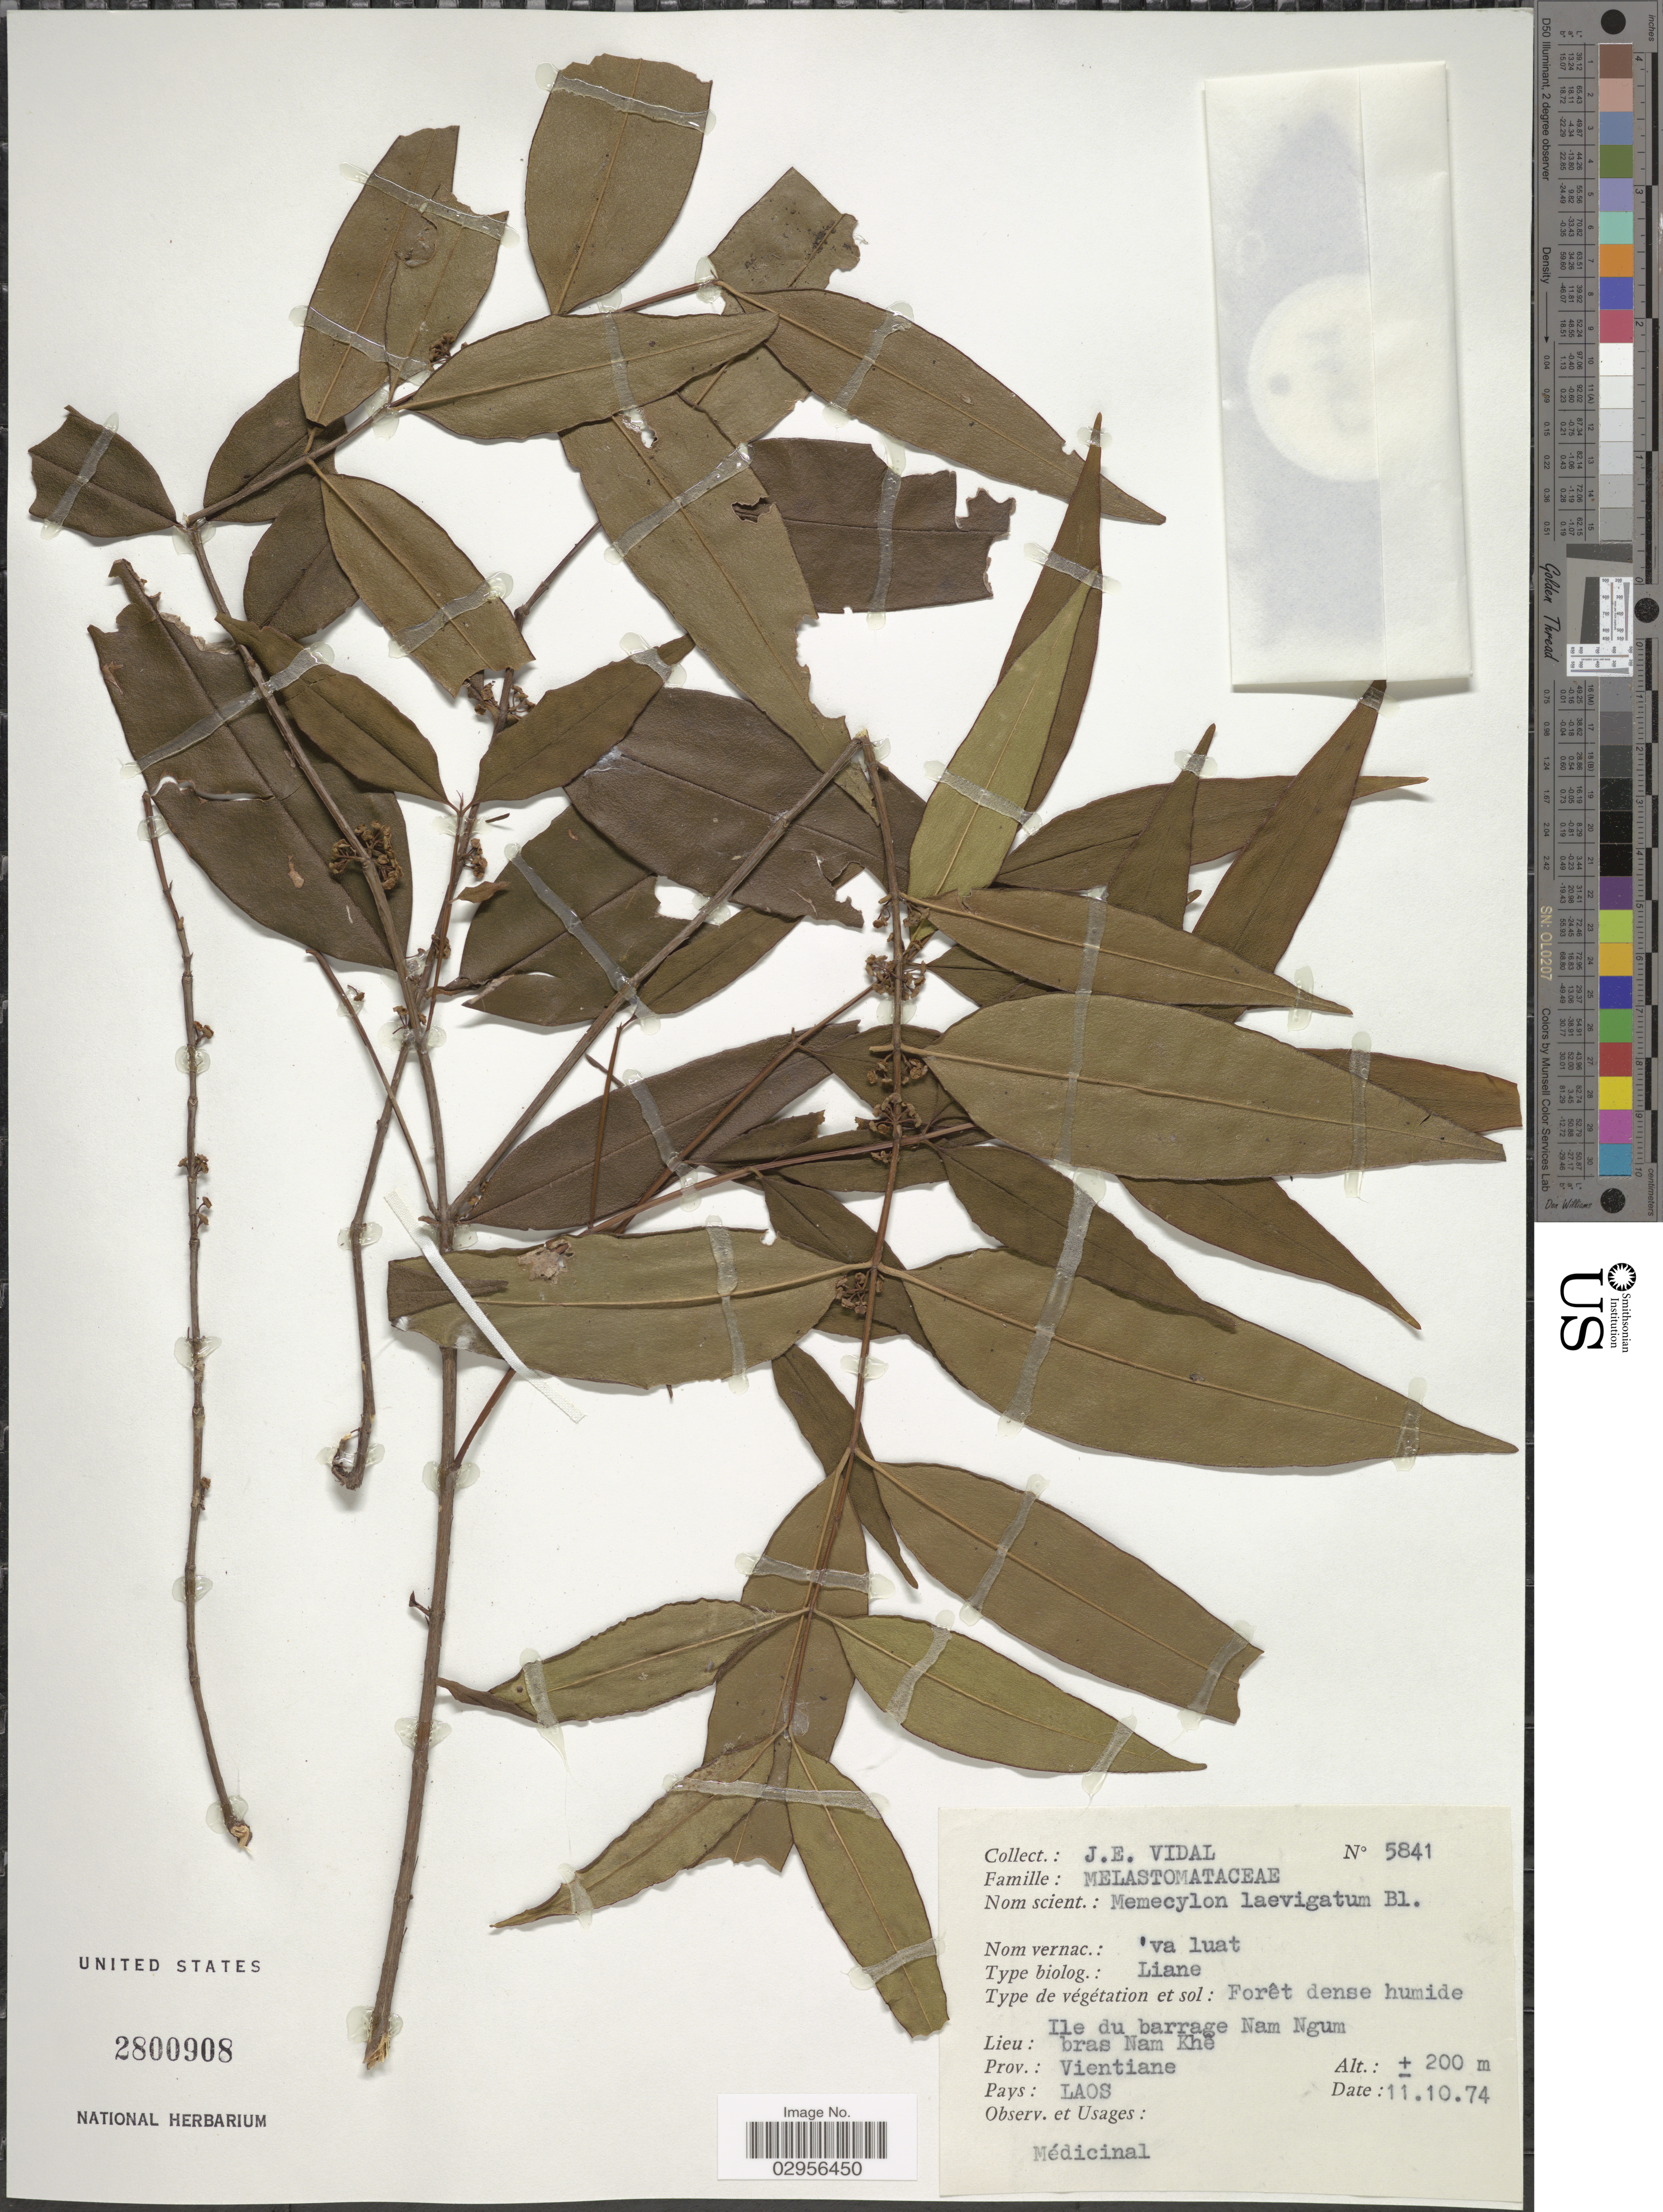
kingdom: Plantae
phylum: Tracheophyta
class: Magnoliopsida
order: Myrtales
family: Melastomataceae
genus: Memecylon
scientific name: Memecylon laevigatum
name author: Blume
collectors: J. E. Vidal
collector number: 5841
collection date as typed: Transcribed d/m/y: 11/10/74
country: Laos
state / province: Viangchan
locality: Ile du barrage Nam Ngum bras Nam Khe, Prov.: Vientiane, Laos.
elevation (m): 200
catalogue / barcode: US 2800908